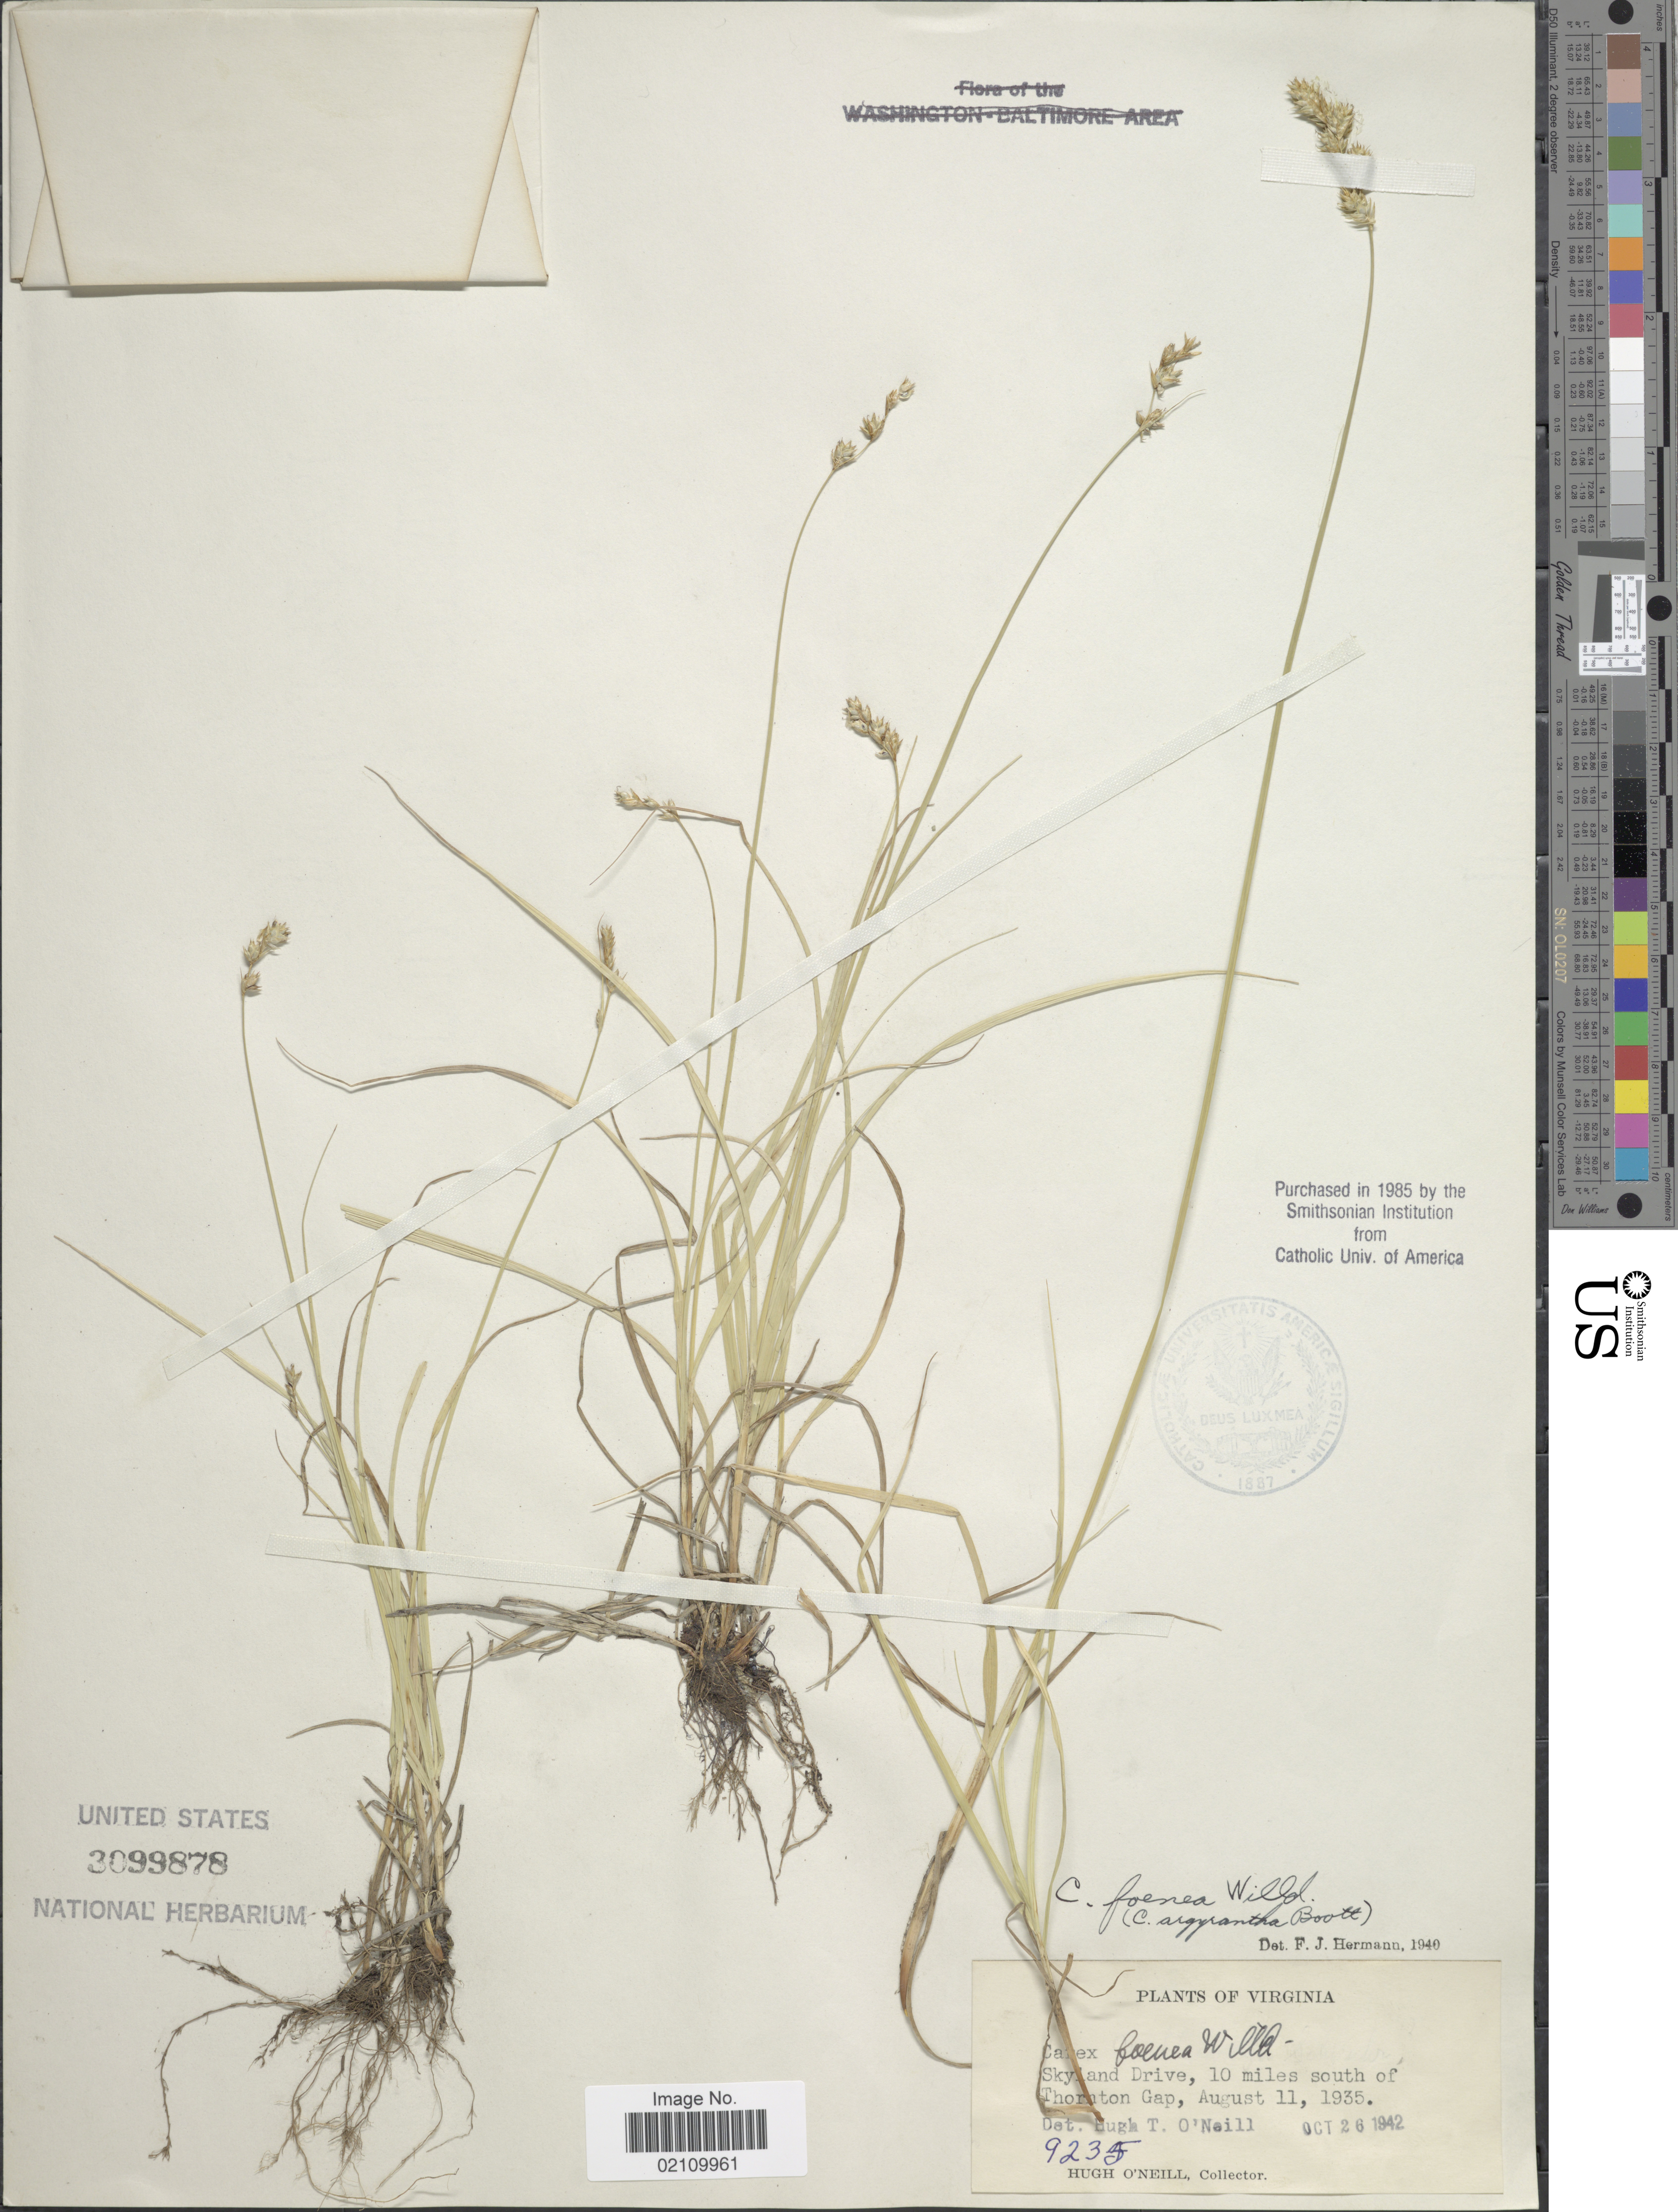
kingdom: Plantae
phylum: Tracheophyta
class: Liliopsida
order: Poales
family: Cyperaceae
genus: Carex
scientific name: Carex argyrantha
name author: Tuck. ex Boott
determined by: Strong, Mark T., (BOT), Smithsonian Institution - National Museum of Natural History (UNITED STATES)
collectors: H. O'Neill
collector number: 9235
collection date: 1935-08-11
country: United States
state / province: Virginia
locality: Skyland Drive, 10 miles south of Thornton Gap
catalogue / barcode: US 3099878